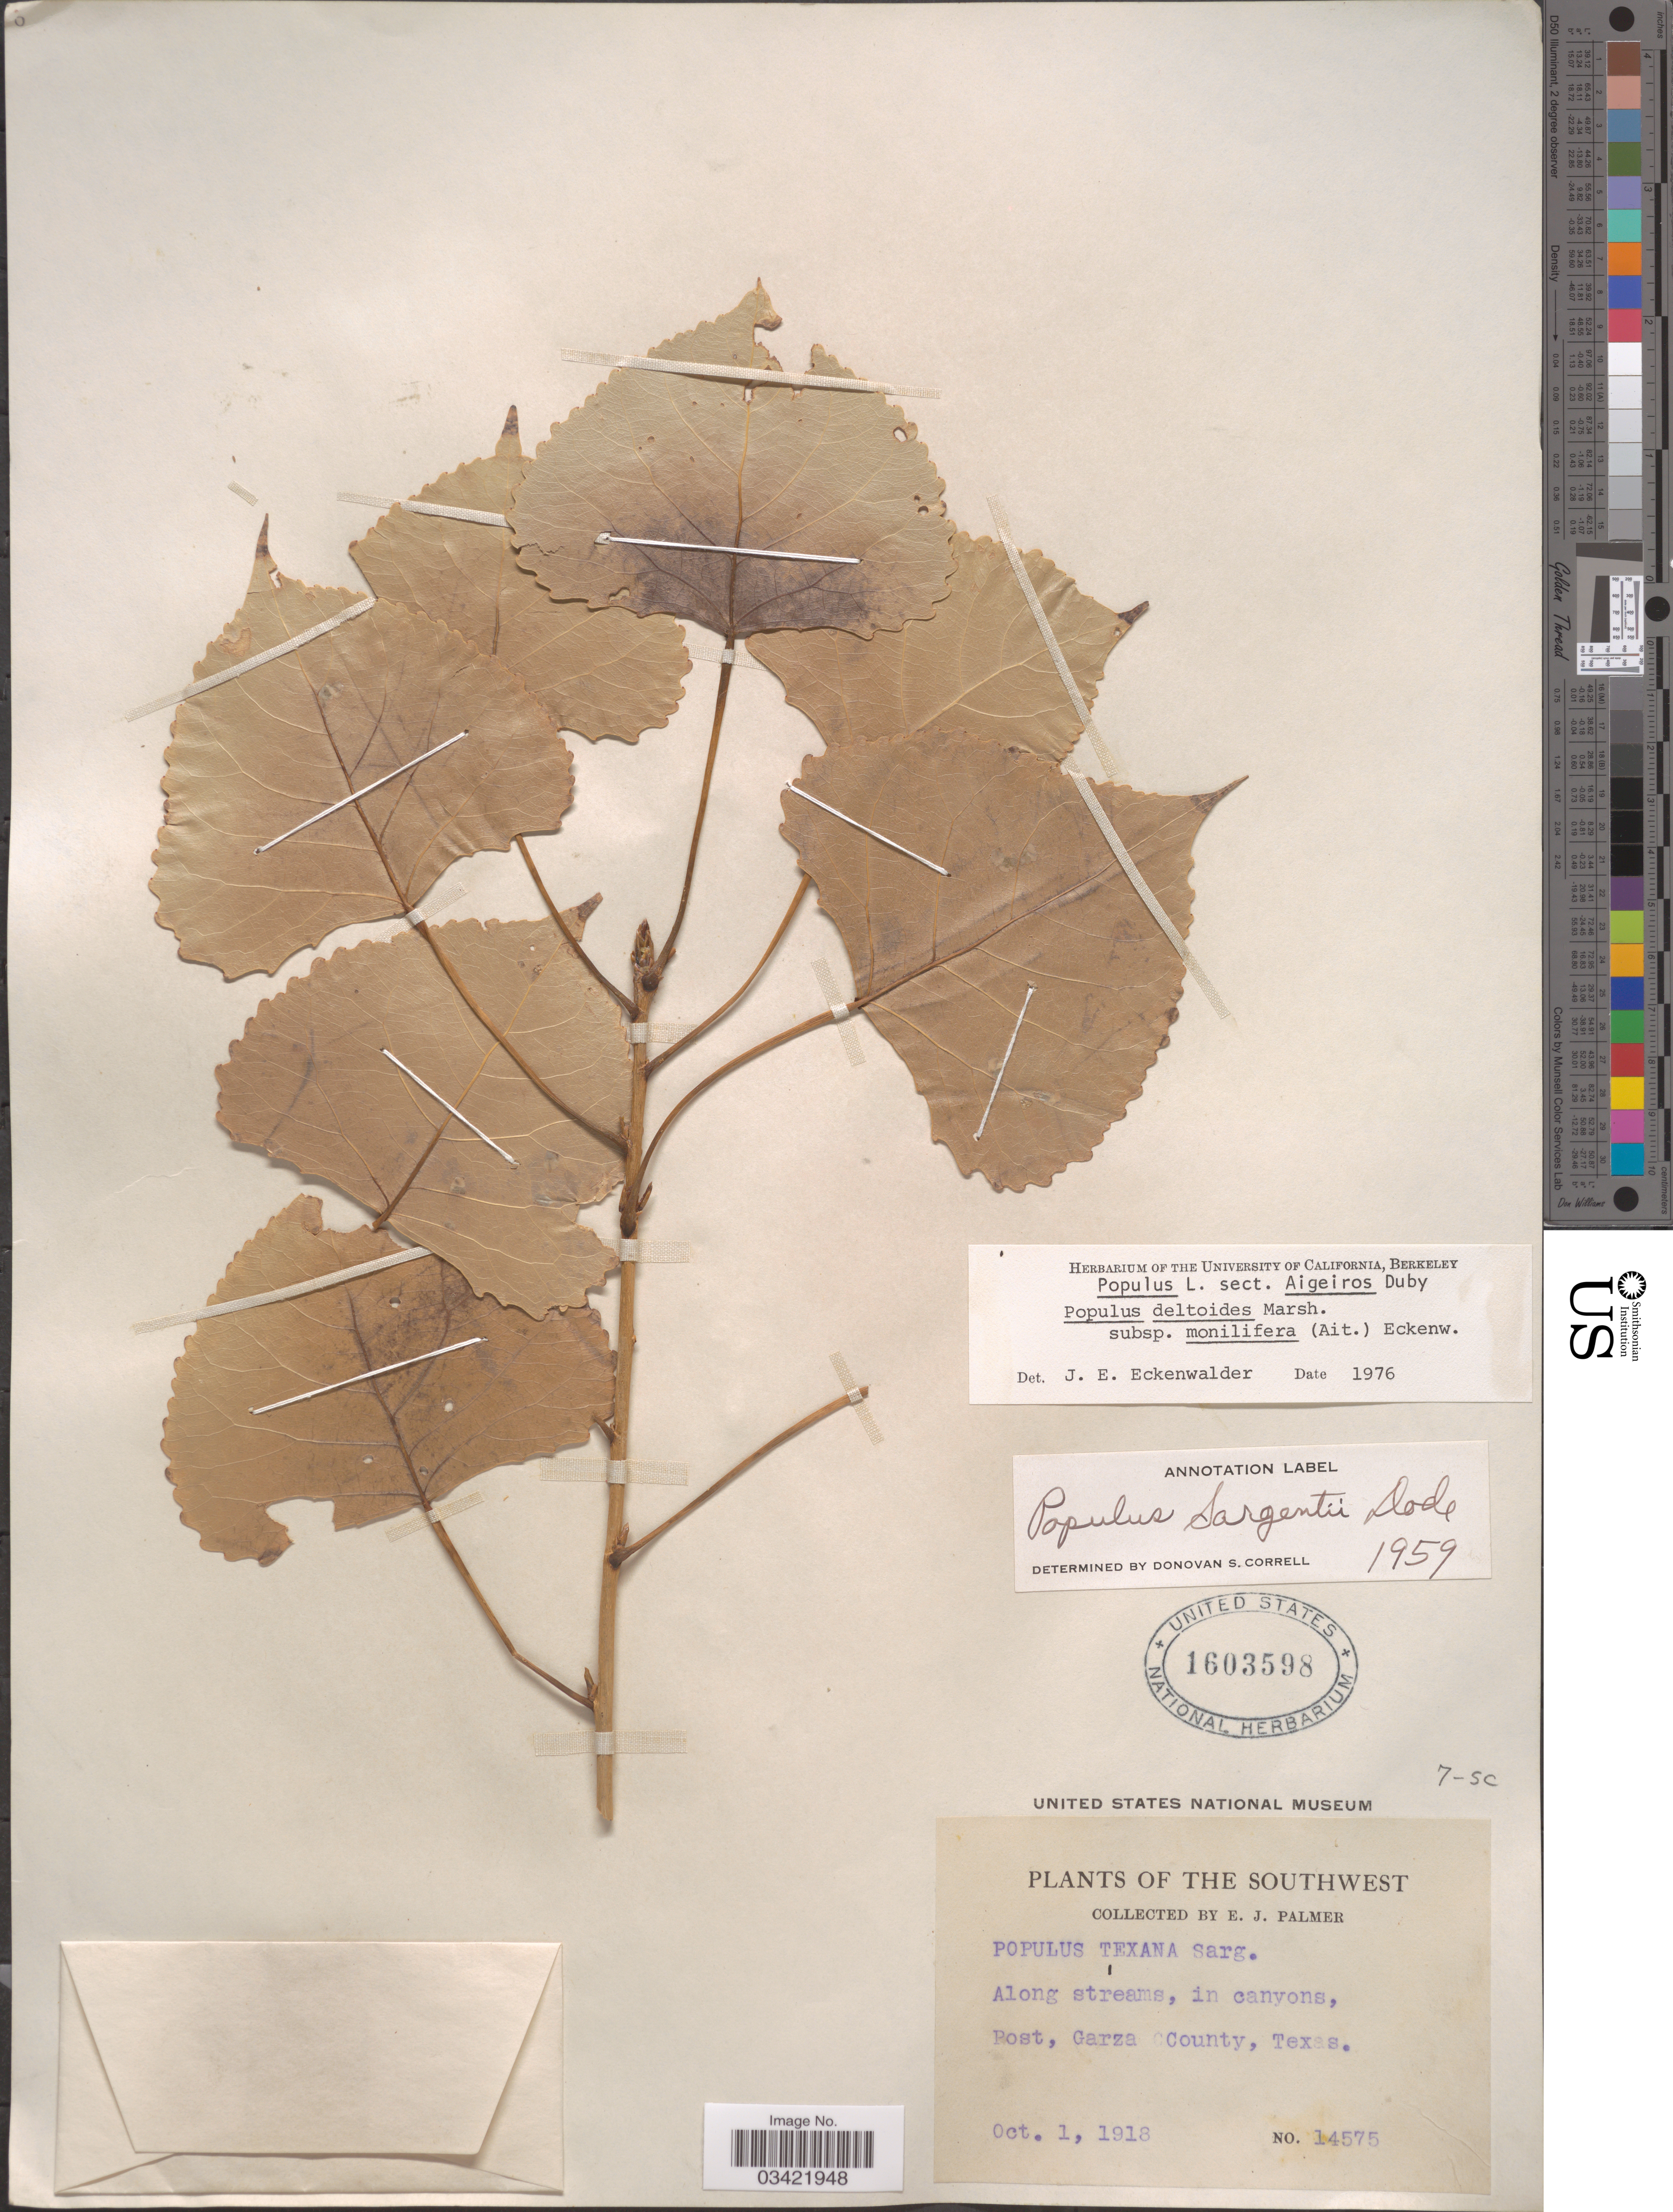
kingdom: Plantae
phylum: Tracheophyta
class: Magnoliopsida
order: Malpighiales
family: Salicaceae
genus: Populus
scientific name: Populus deltoides subsp. monilifera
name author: (Aiton) Eckenw.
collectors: E. J. Palmer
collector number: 14575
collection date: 1918-10-01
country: United States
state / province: Texas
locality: The Southwest. Post, Garza County.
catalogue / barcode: US 1603598